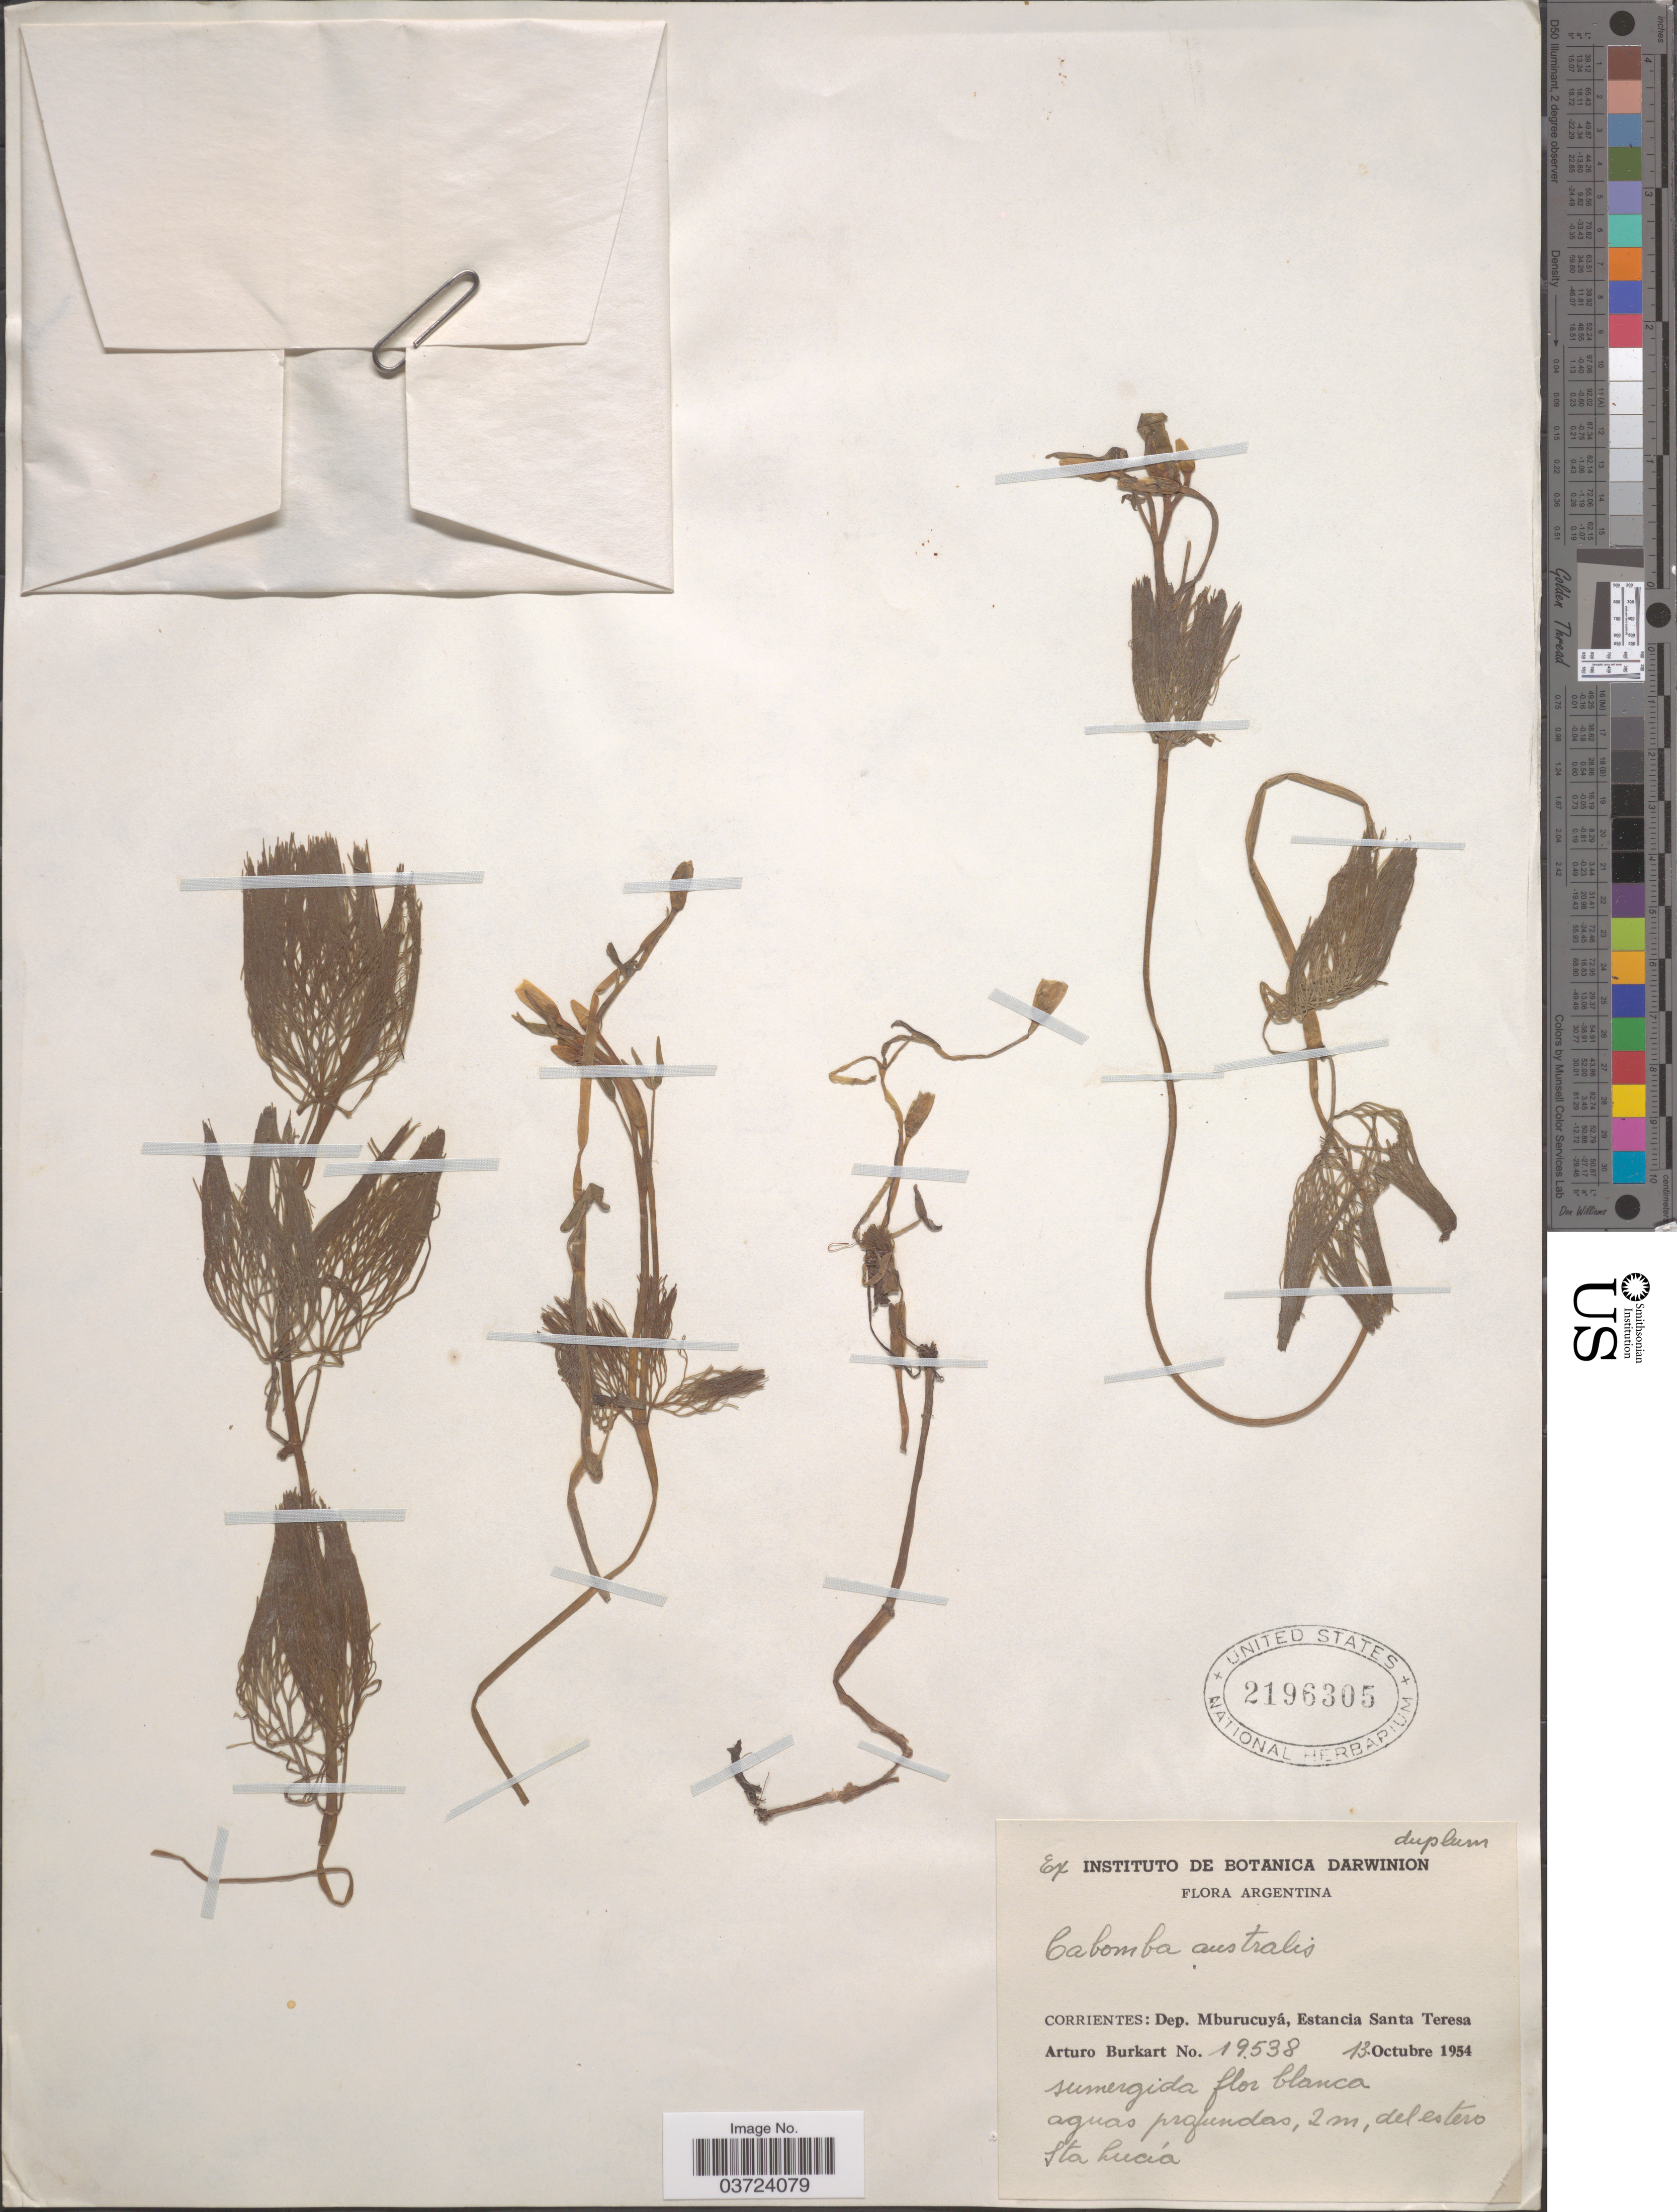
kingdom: Plantae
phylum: Tracheophyta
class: Magnoliopsida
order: Nymphaeales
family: Cabombaceae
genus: Cabomba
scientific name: Cabomba australis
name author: Speg.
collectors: A. E. Burkart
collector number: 19538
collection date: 1954-10-13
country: Argentina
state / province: Corrientes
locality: Dep. Mburucuyá, Estancia Santa Teresa.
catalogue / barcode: US 2196305